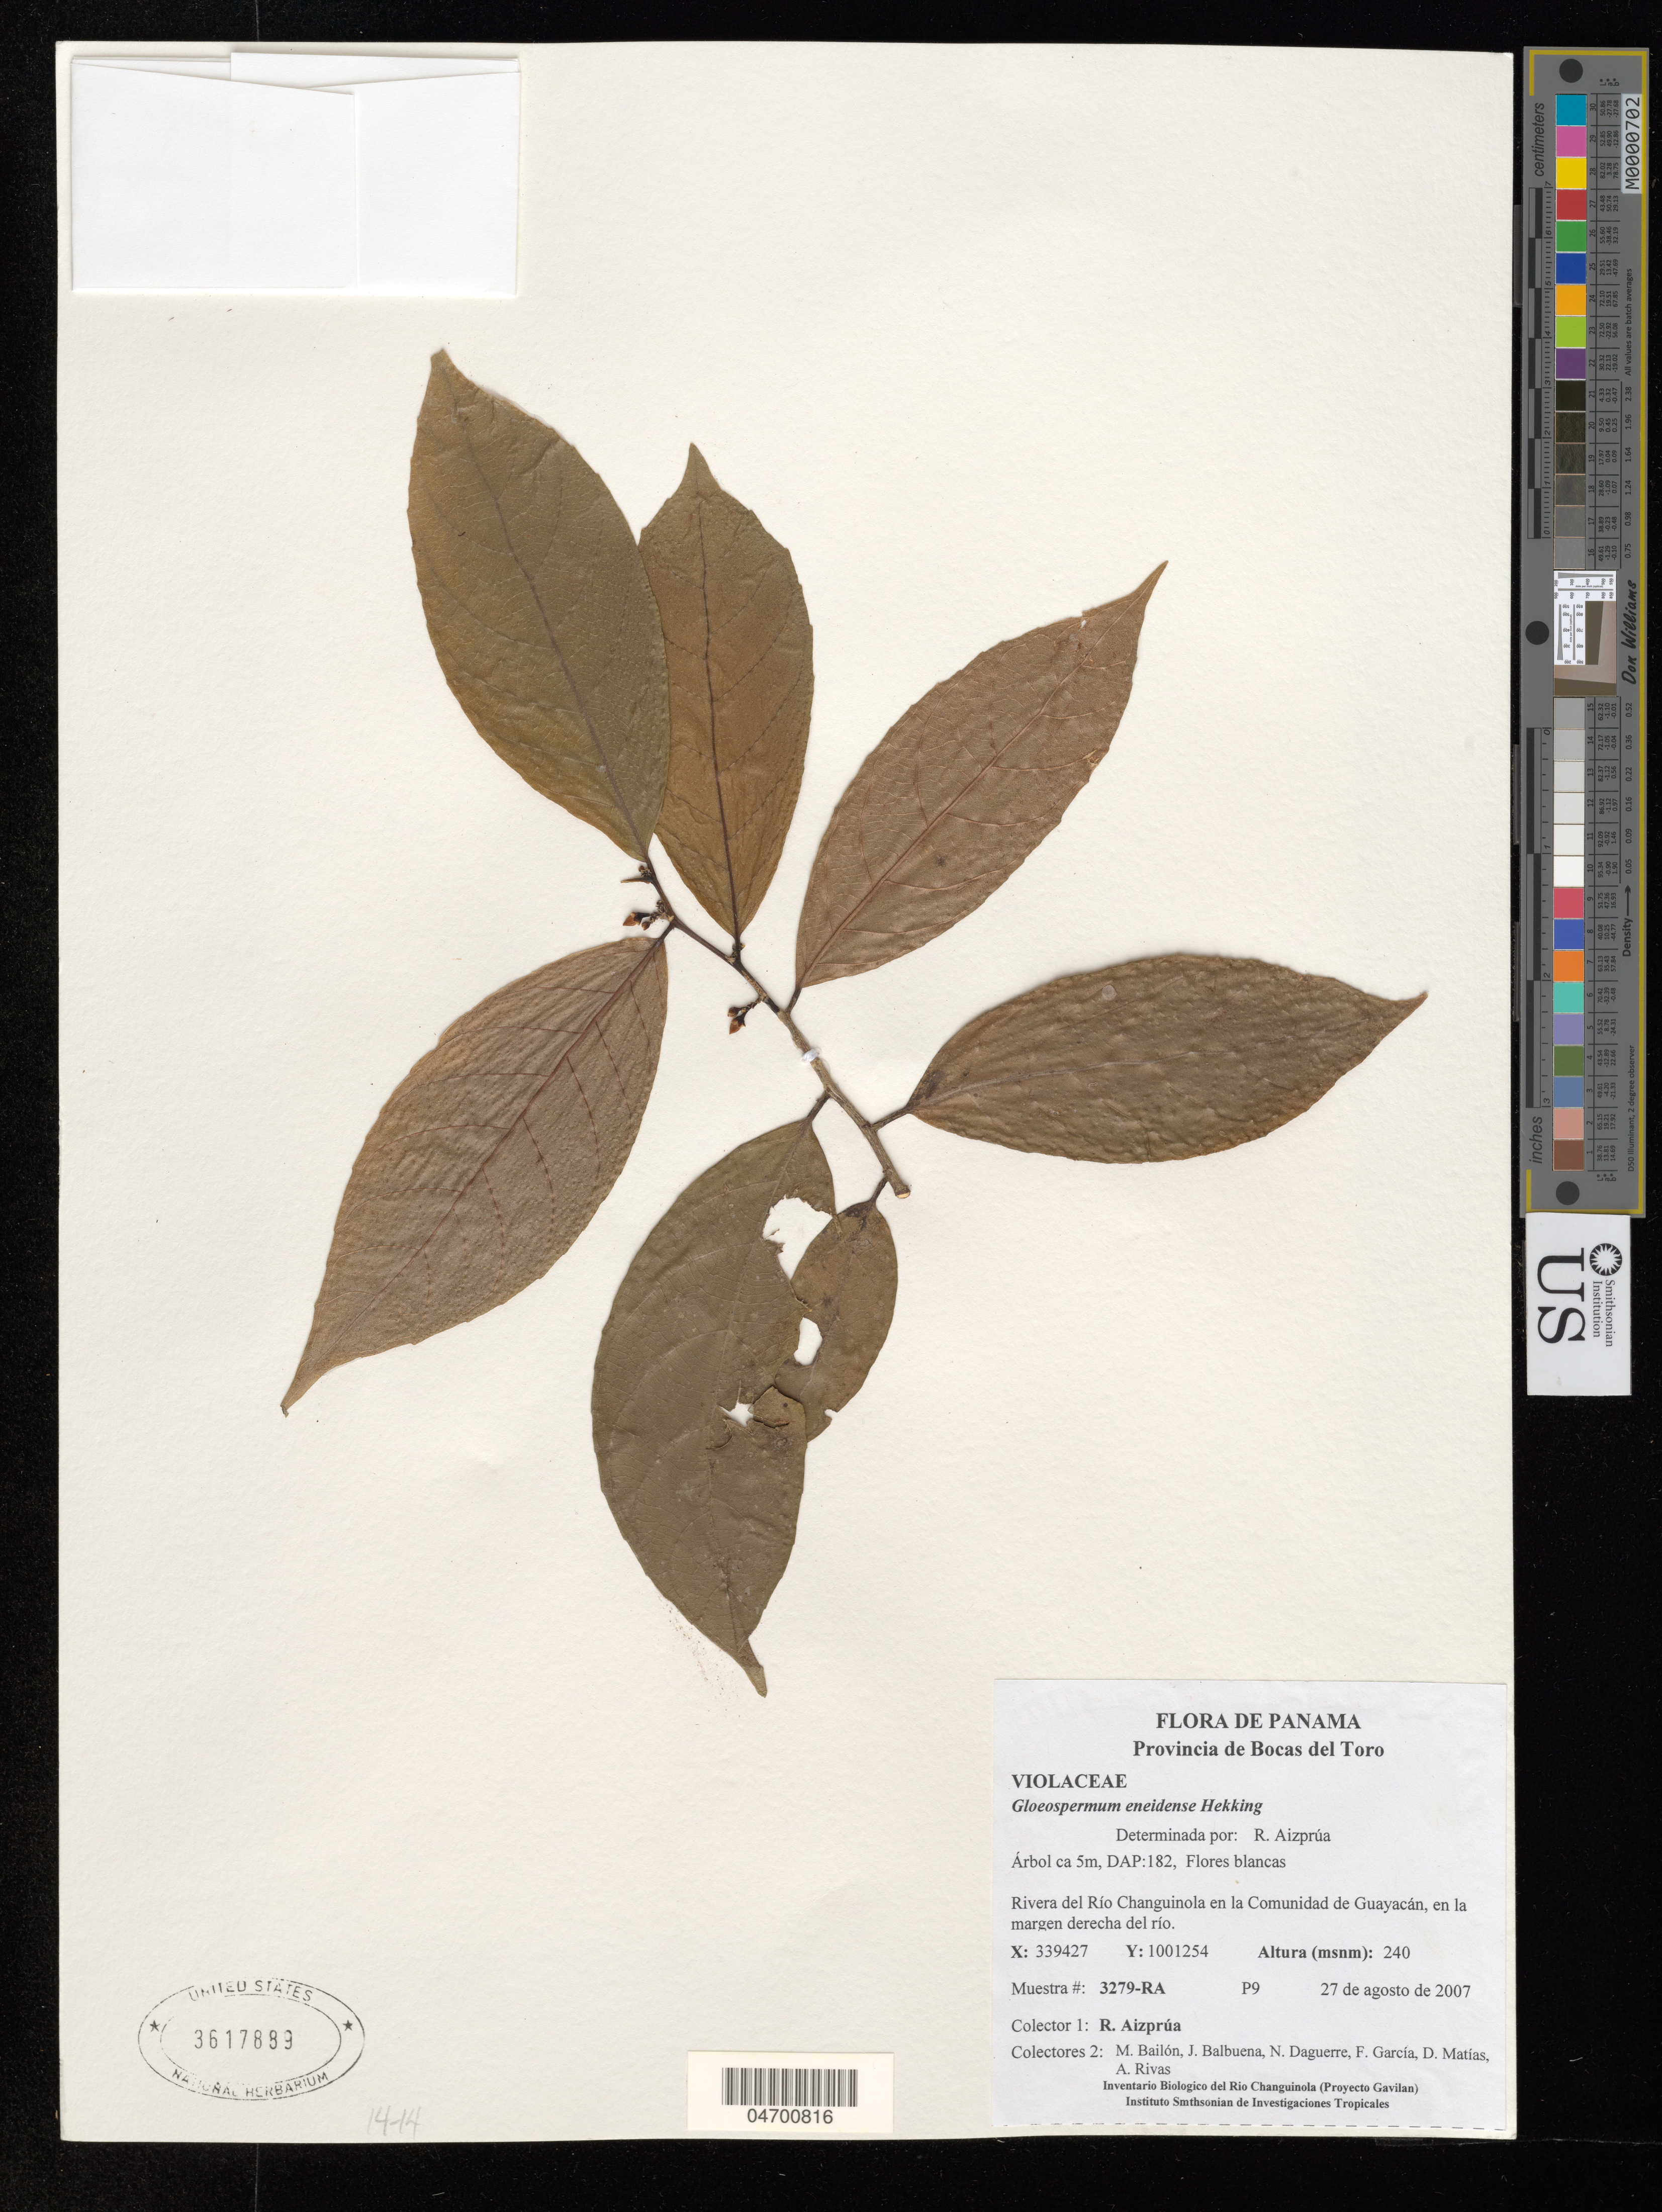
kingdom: Plantae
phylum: Tracheophyta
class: Magnoliopsida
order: Malpighiales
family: Violaceae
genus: Gloeospermum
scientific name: Gloeospermum eneidense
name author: Hekking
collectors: R. Aizprúa, M. Bailón, J. Balbuena & N. Daguerre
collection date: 2007-08-27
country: Panama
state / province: Bocas del Toro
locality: Rivera del Río Changuinola en la Comunidad de Guayacán, en la margen derecha del río.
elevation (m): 240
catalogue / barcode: US 3617889